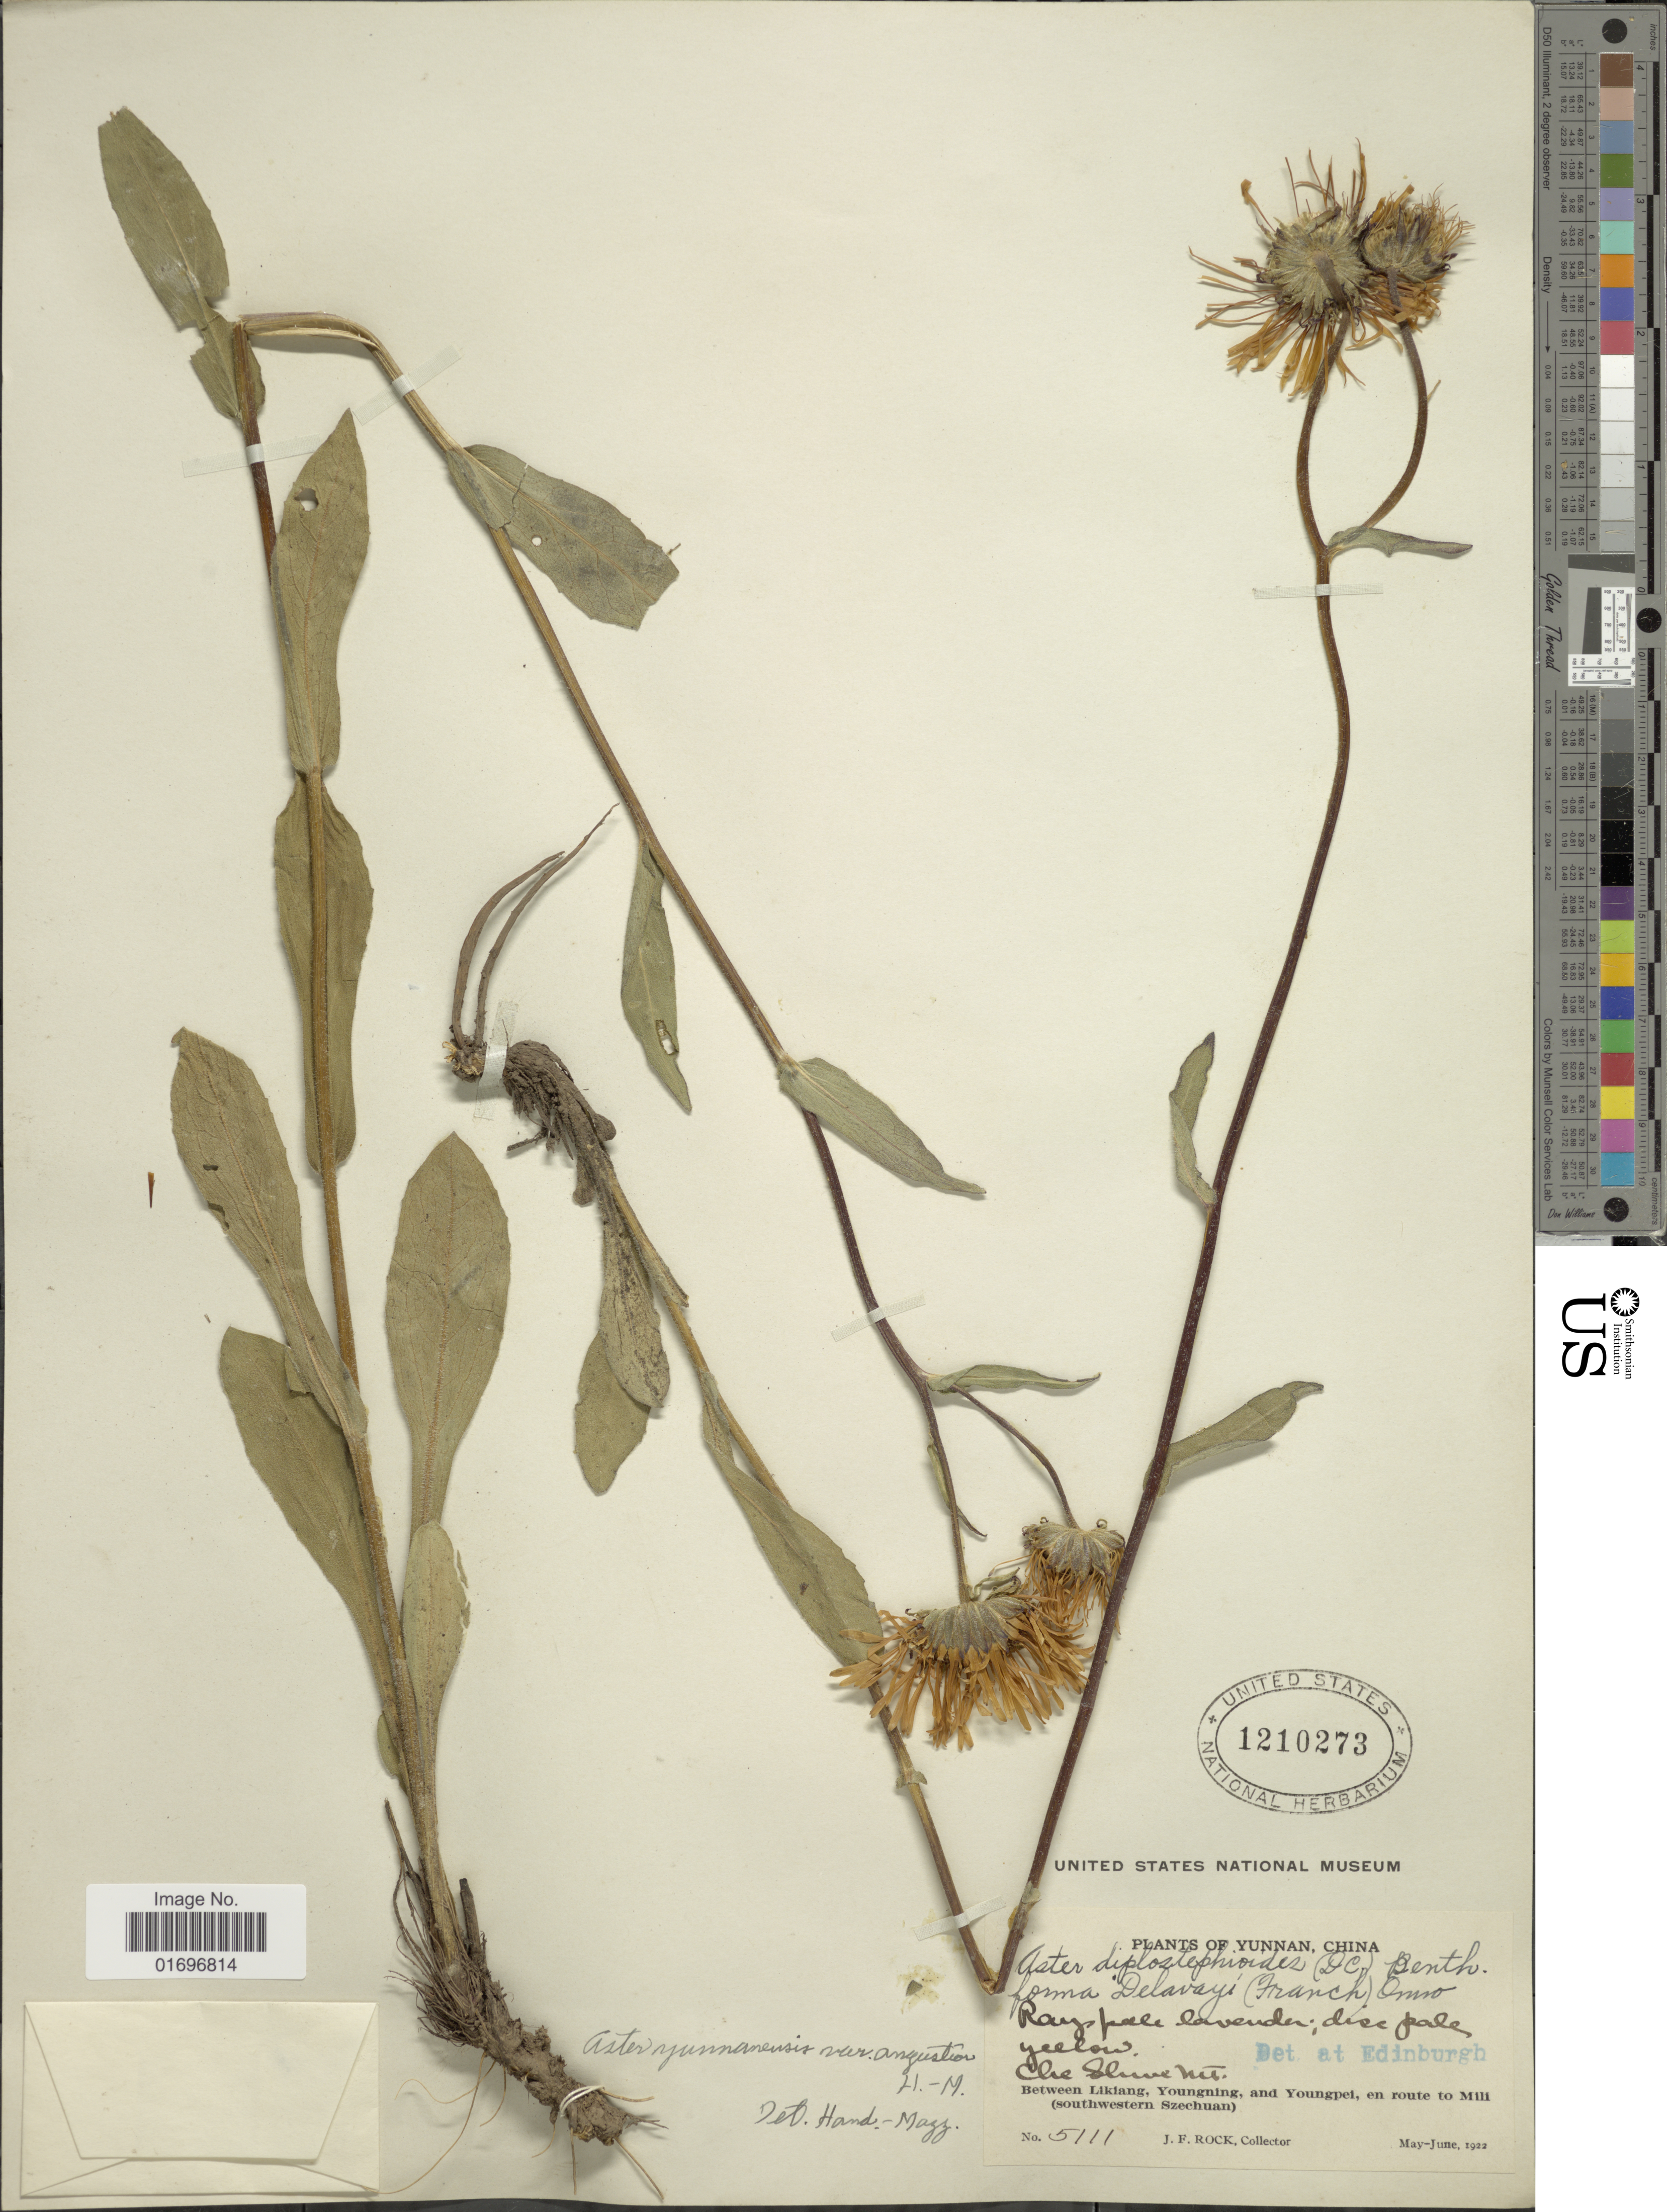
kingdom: Plantae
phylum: Tracheophyta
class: Magnoliopsida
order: Asterales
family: Asteraceae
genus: Aster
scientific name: Aster yunnanensis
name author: Franch.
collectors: J. Rock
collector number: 5111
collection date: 1922-05/1922-06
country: China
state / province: Yunnan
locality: Yunnan, China. Che Shive Mt. Between Likiang, Youngning, and Youngpei, en route to Mili (southwestern Szechuan)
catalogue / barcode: US 1210273